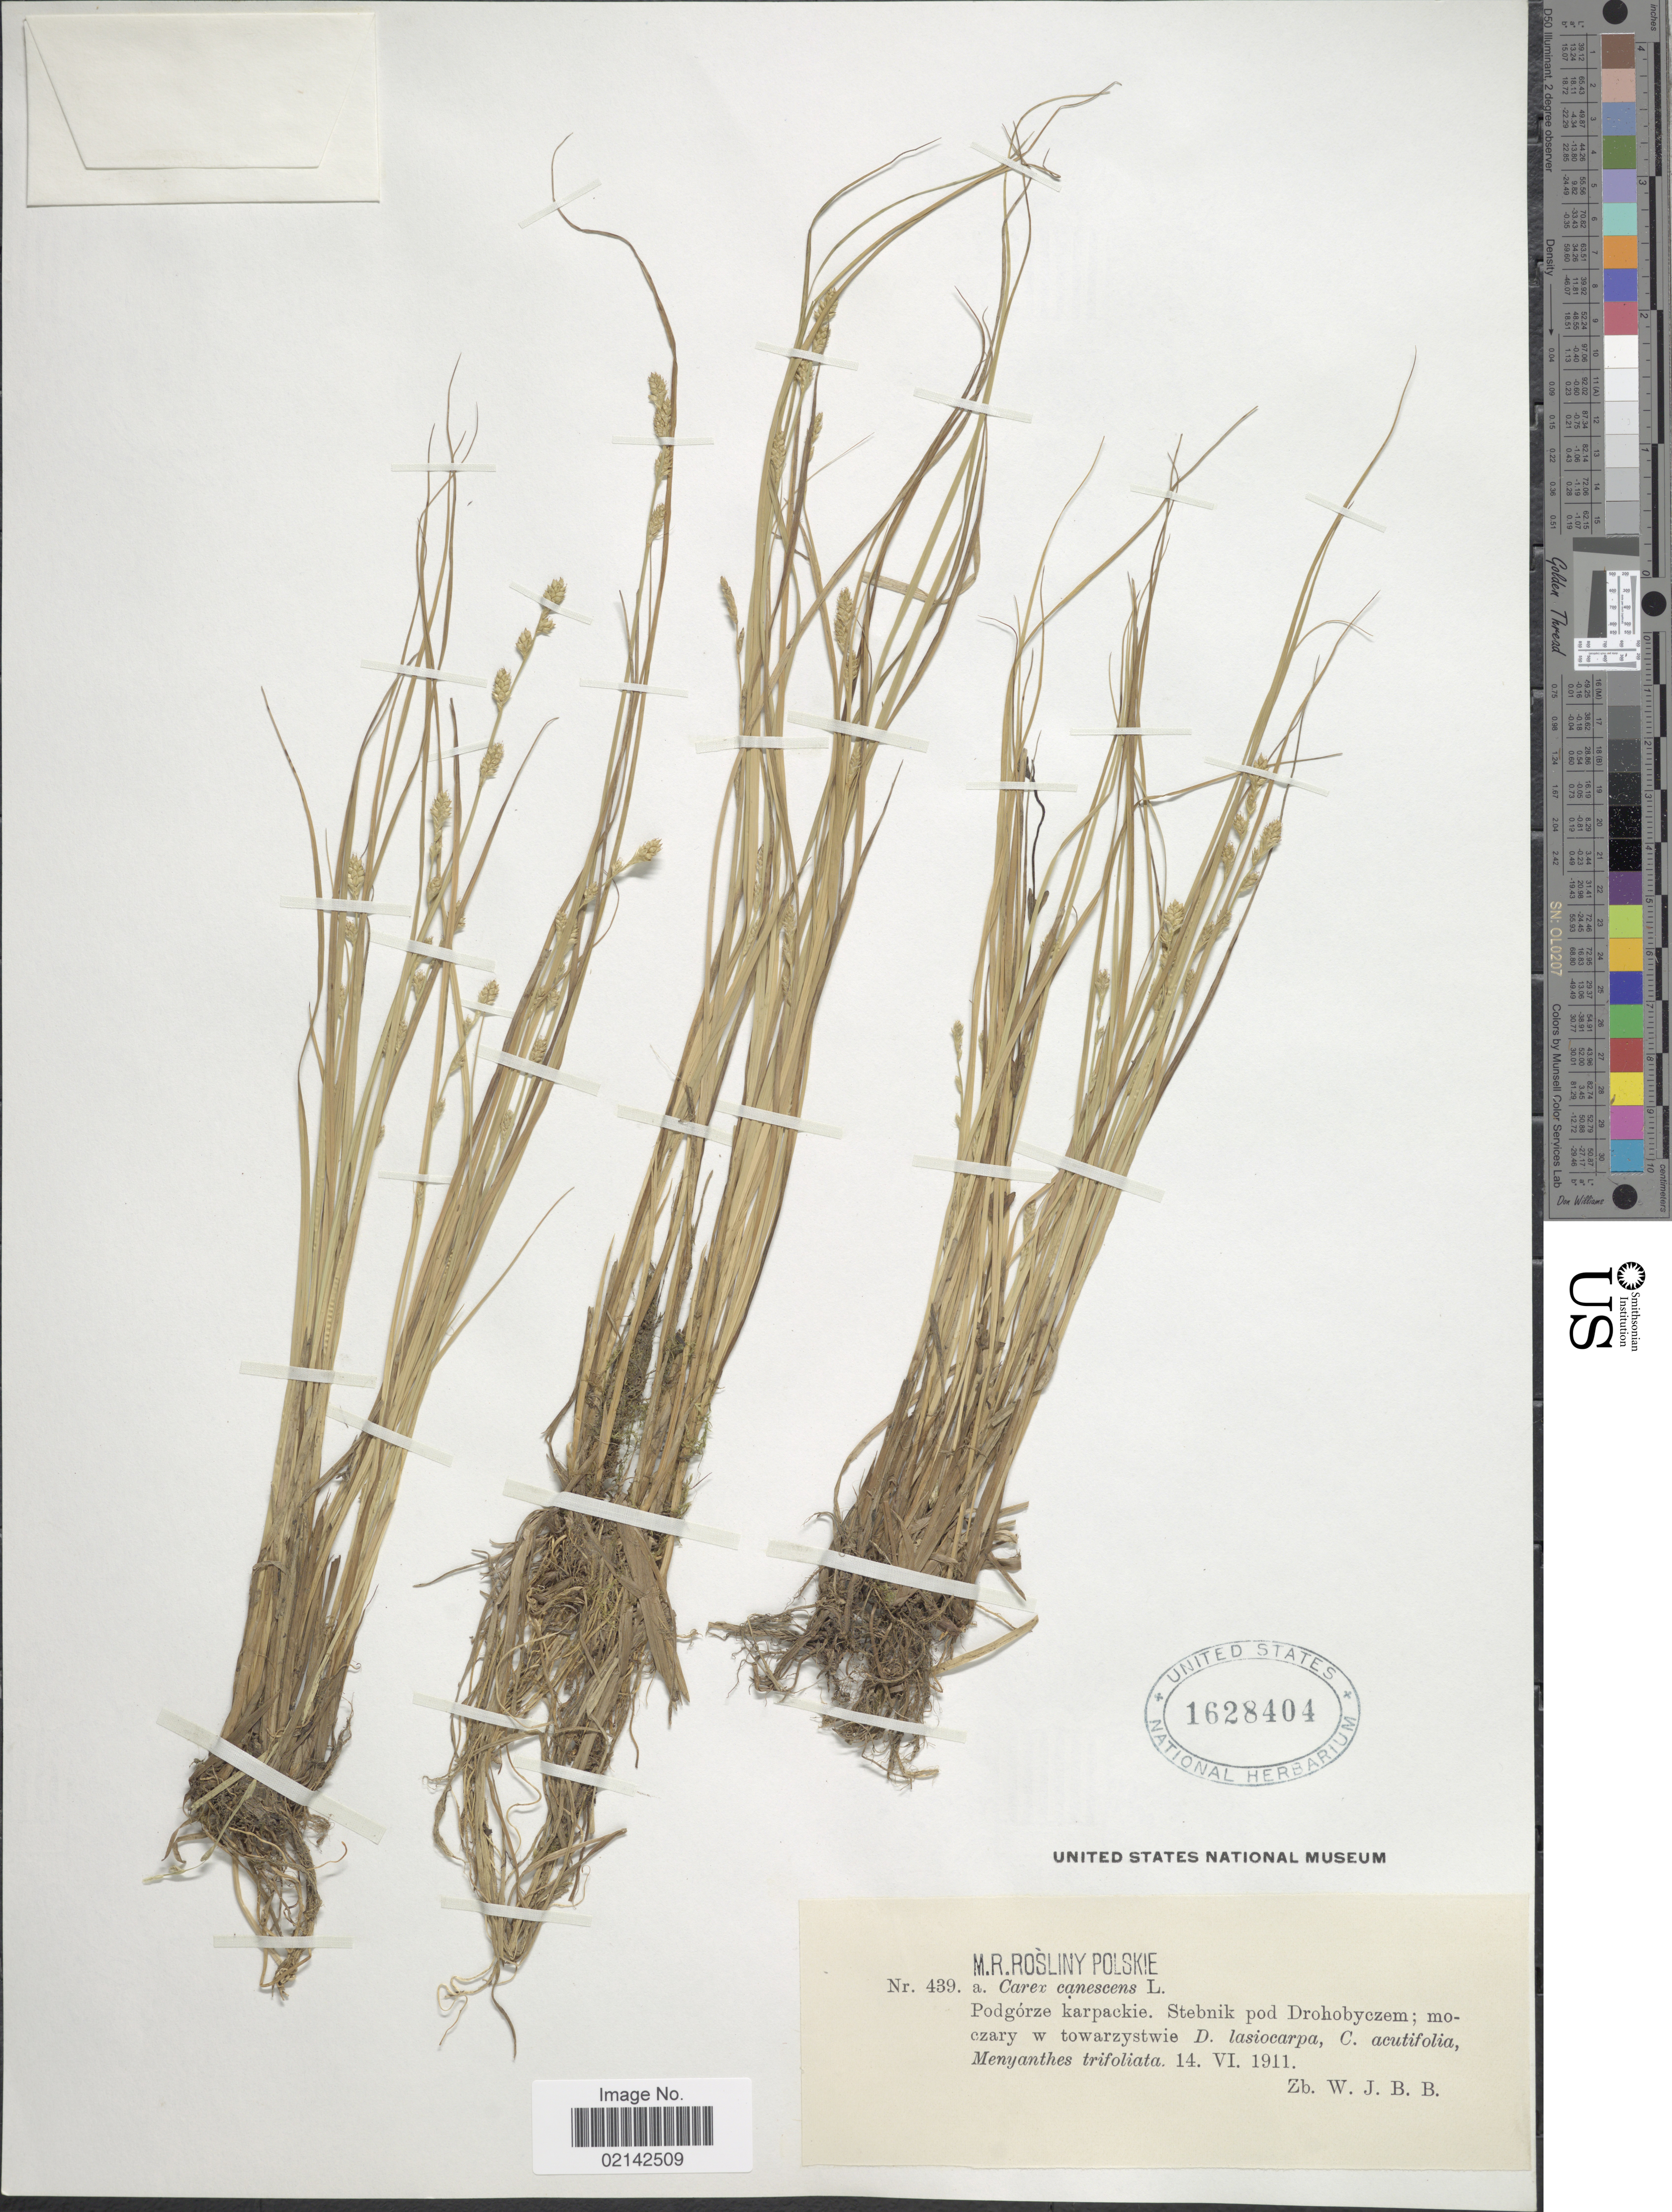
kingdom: Plantae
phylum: Tracheophyta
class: Liliopsida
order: Poales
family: Cyperaceae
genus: Carex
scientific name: Carex canescens var. canescens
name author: L.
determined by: Strong, Mark T., (BOT), Smithsonian Institution - National Museum of Natural History (UNITED STATES)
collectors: W. J. B. B.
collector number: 439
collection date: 1911-06-14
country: Ukraine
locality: Podgorze karpackie. Stebnik pod Drohobyczem.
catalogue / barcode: US 1628404